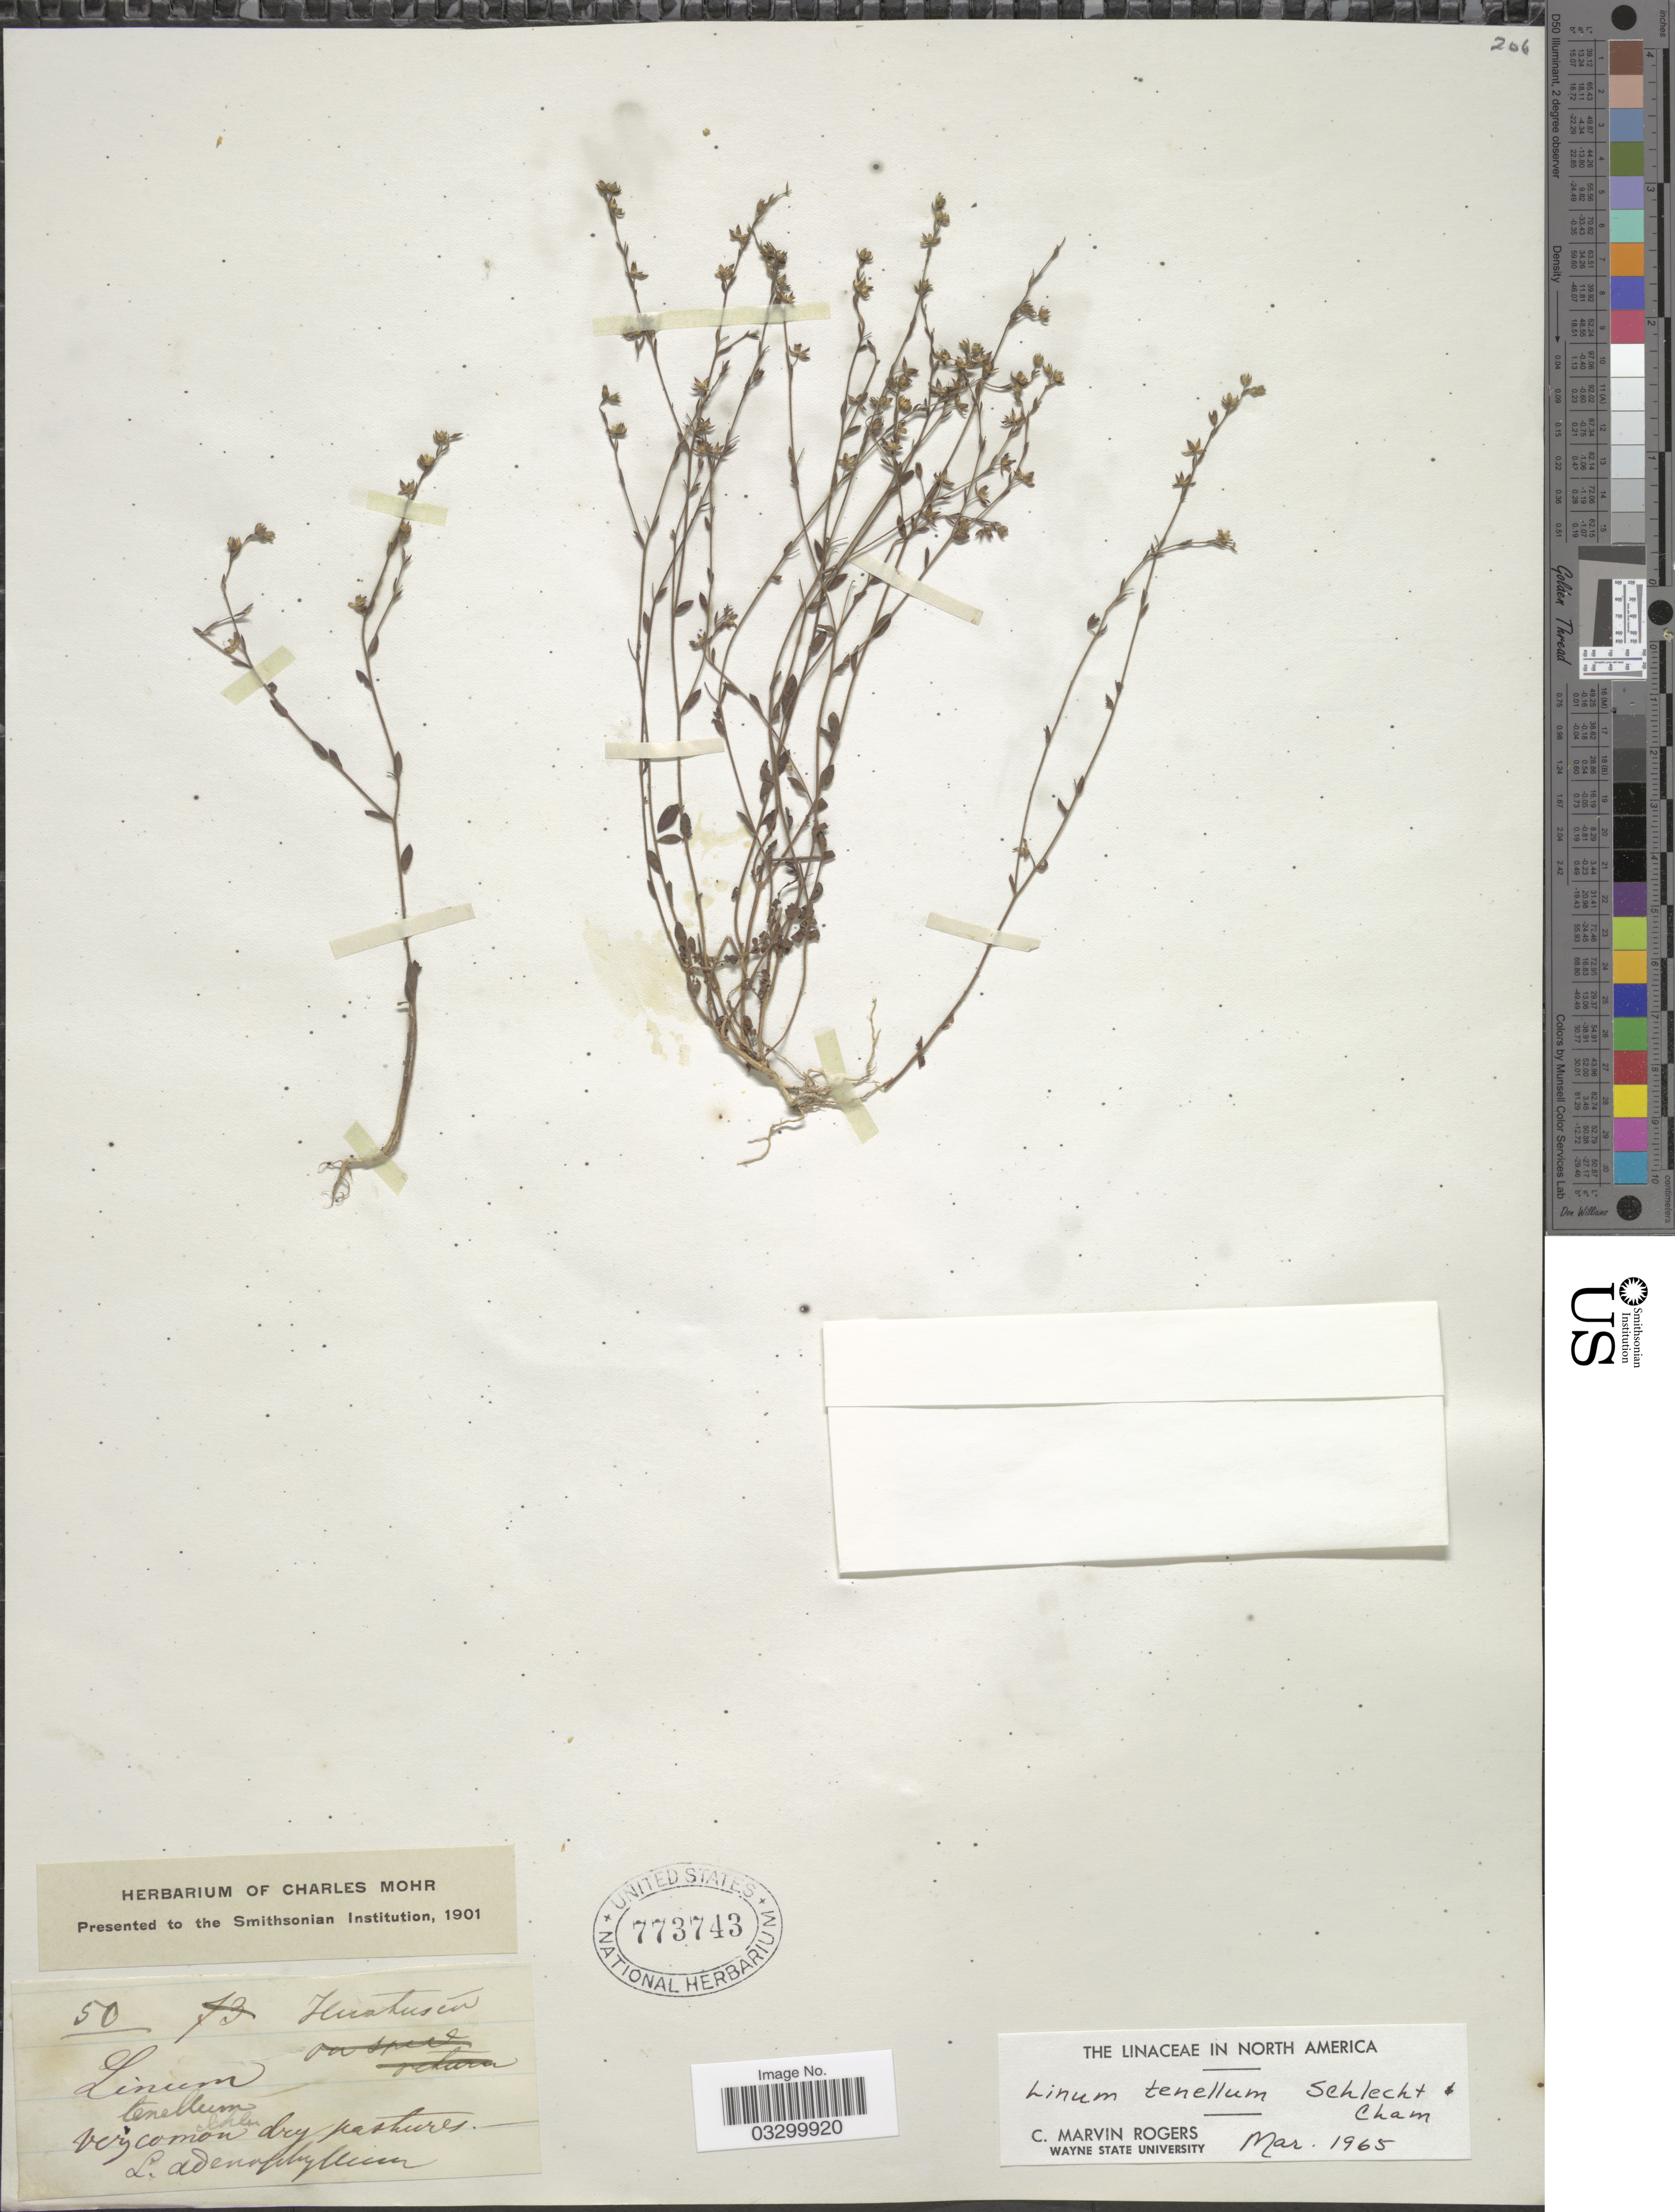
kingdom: Plantae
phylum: Tracheophyta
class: Magnoliopsida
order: Malpighiales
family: Linaceae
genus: Linum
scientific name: Linum tenellum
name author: Schltdl. & Cham.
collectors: ex herb. Charles Mohr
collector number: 50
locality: Huatusca.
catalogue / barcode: US 773743